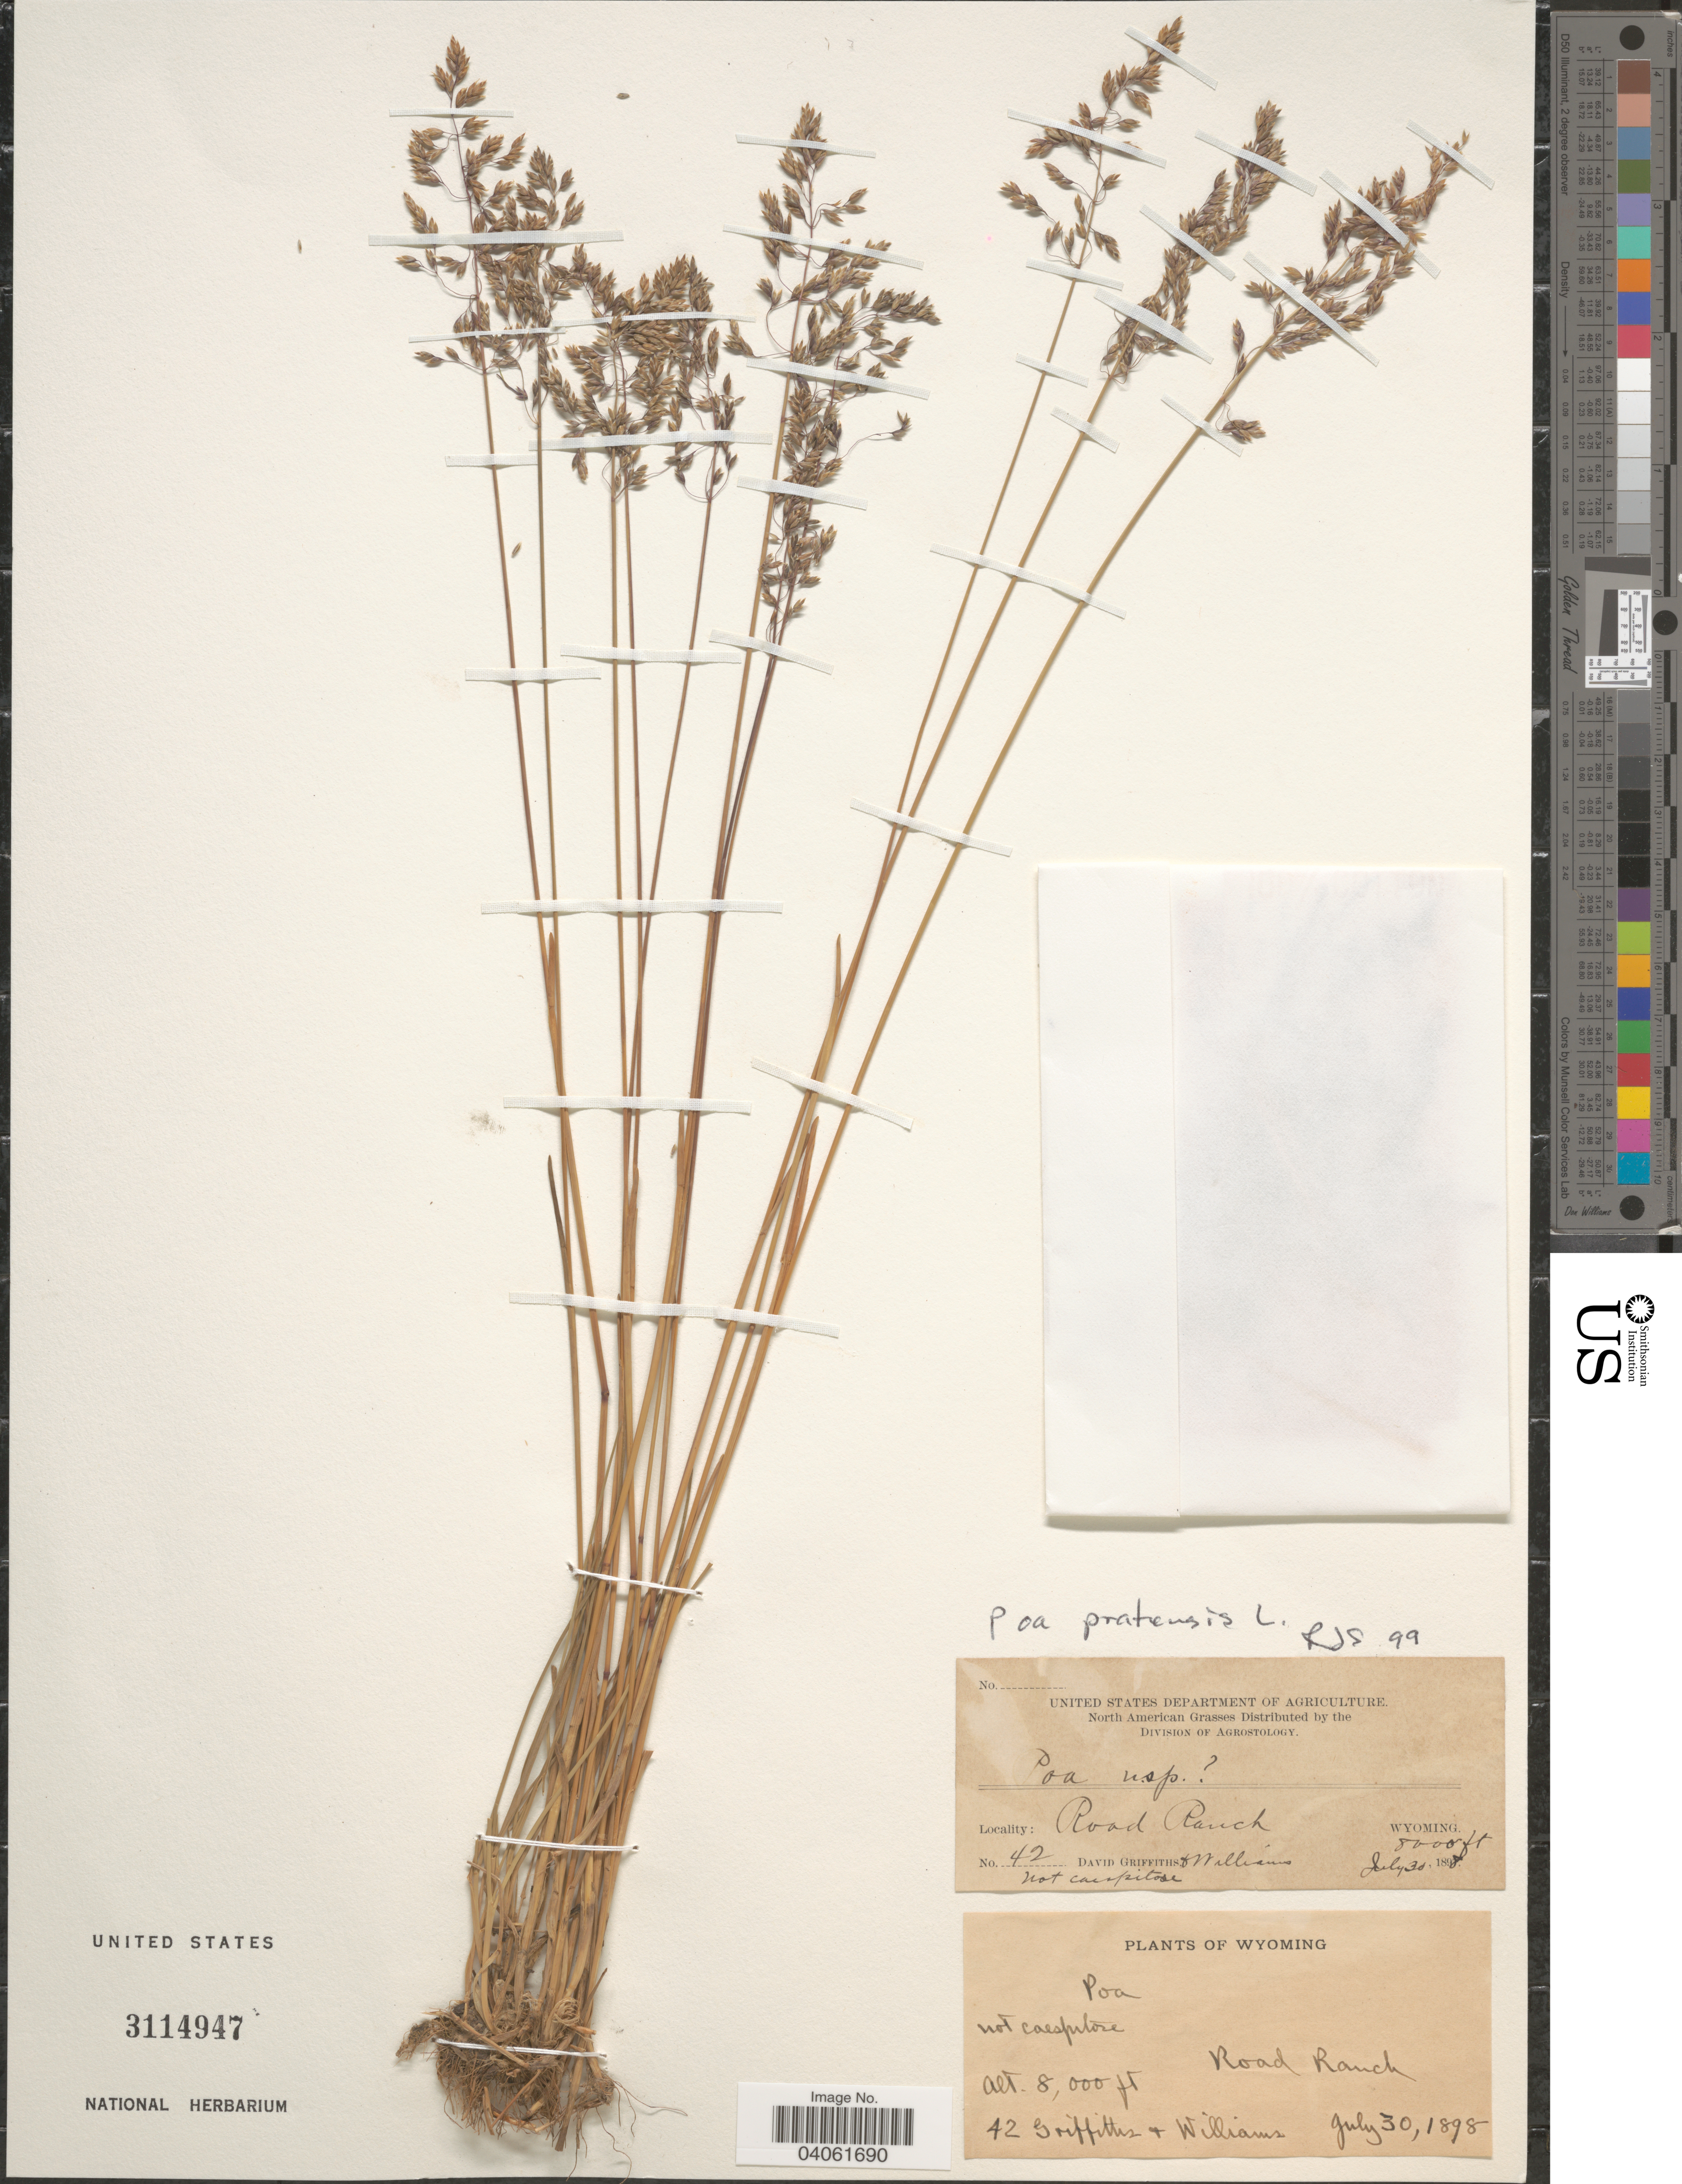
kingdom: Plantae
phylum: Tracheophyta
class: Liliopsida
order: Poales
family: Poaceae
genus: Poa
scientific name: Poa pratensis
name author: L.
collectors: D. Griffiths & -- Williams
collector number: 42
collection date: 1898-07-30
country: United States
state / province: Wyoming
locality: Road Ranch.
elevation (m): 2438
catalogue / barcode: US 3114947